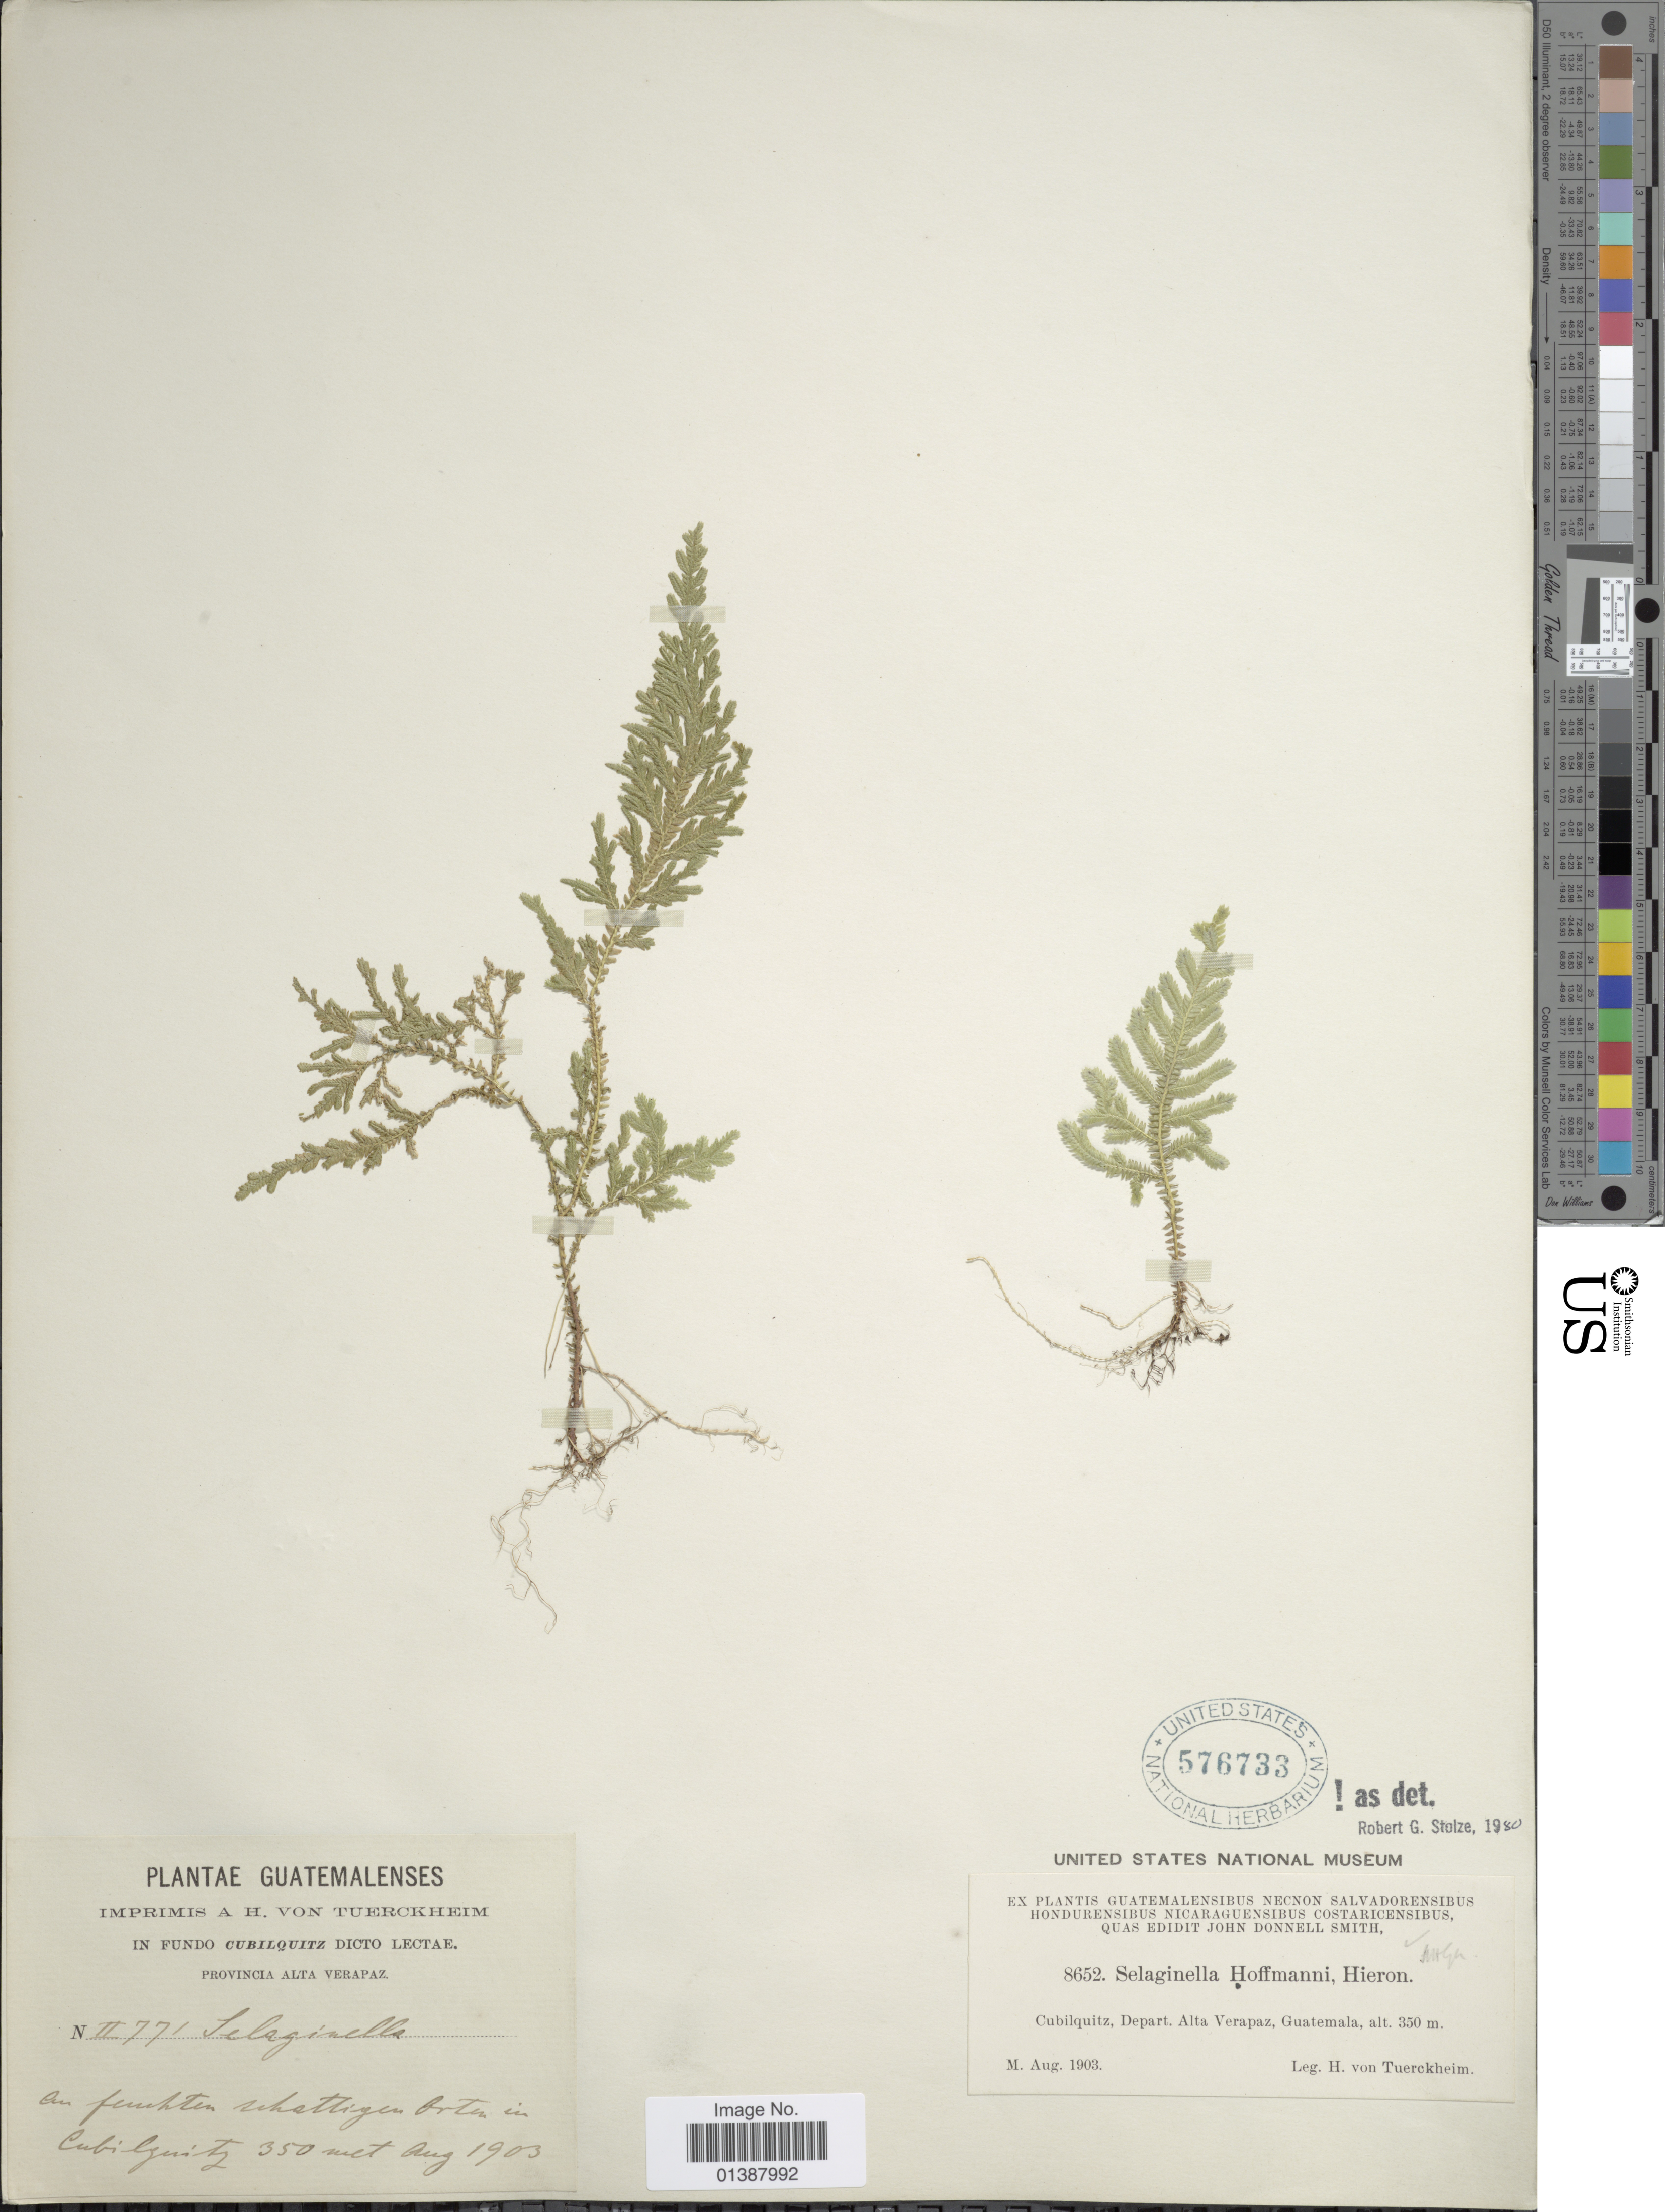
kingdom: Plantae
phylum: Tracheophyta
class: Lycopodiopsida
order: Selaginellales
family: Selaginellaceae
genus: Selaginella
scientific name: Selaginella hoffmannii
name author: Hieron.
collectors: H. von Türckheim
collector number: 8652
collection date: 1903-08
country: Guatemala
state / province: Alta Verapaz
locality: Cubilquitz,Depart Alta Verapaz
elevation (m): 350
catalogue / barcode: US 576733